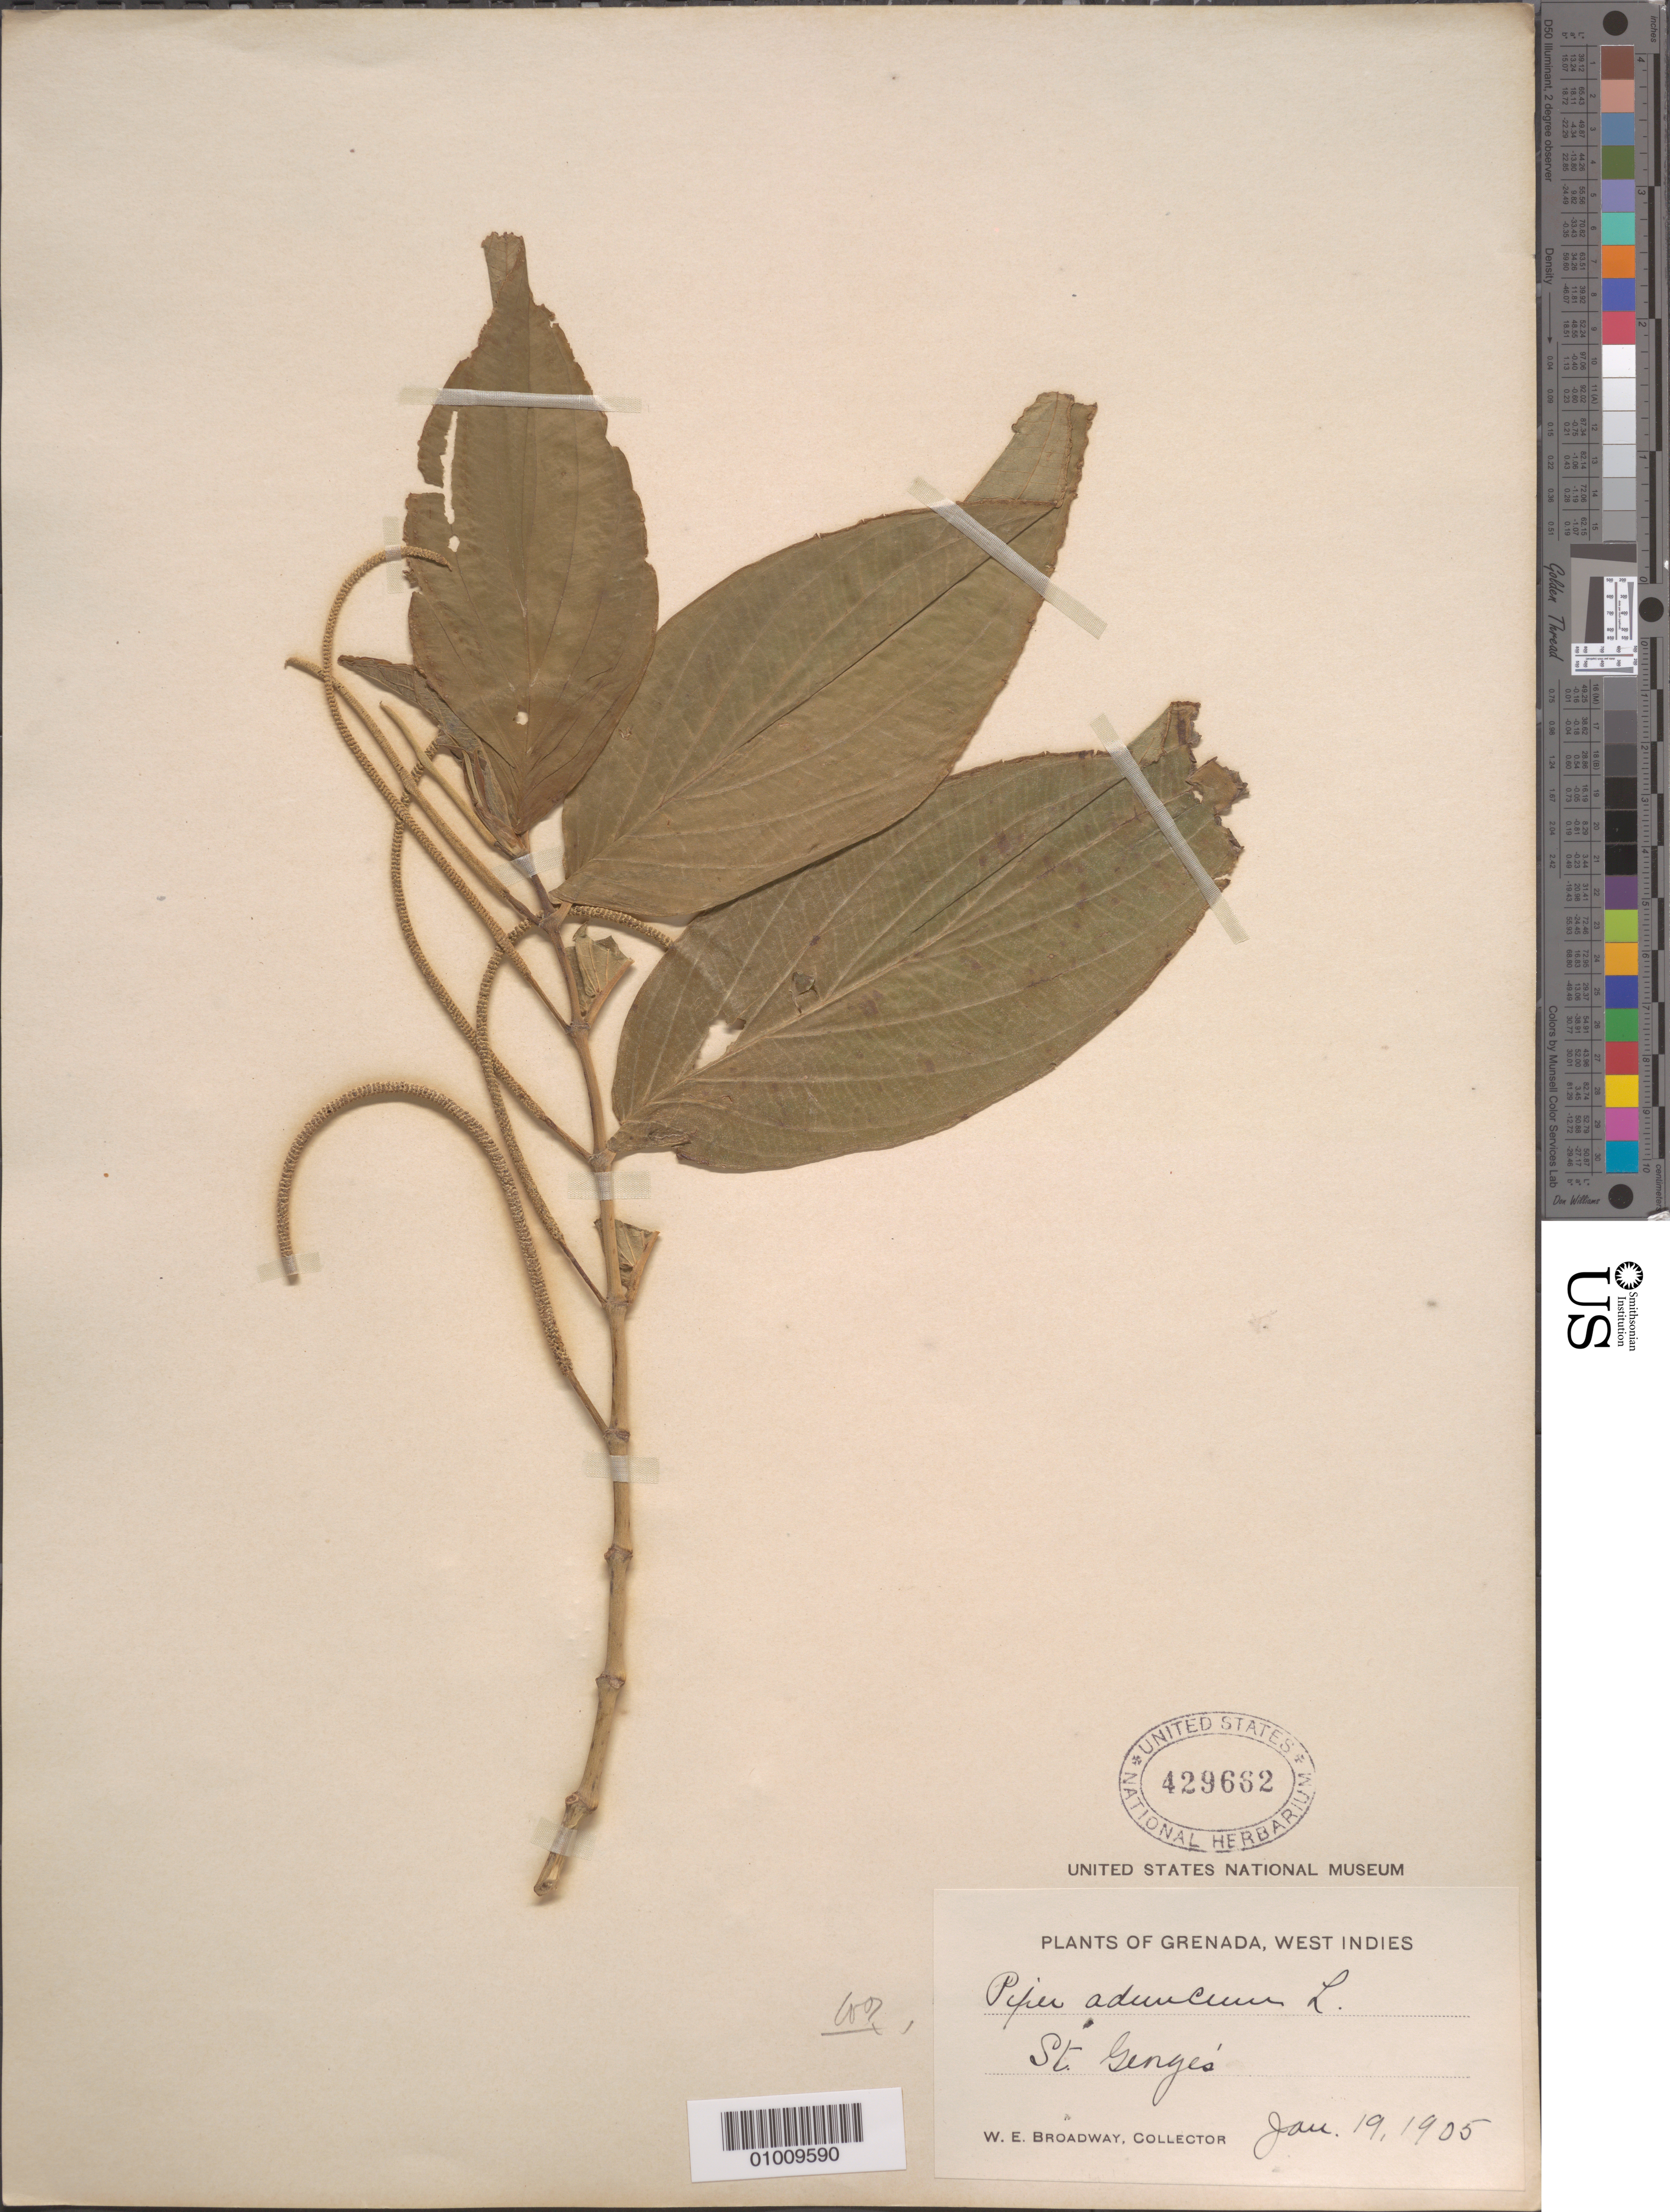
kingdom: Plantae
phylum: Tracheophyta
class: Magnoliopsida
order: Piperales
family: Piperaceae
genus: Piper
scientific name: Piper aduncum var. aduncum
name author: L.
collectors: W. E. Broadway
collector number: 6007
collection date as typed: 19 Jan 1905 or 19 Jun 1905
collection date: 1905-01-19 or 1905-06-19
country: Grenada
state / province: Saint George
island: Grenada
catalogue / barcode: US 429662